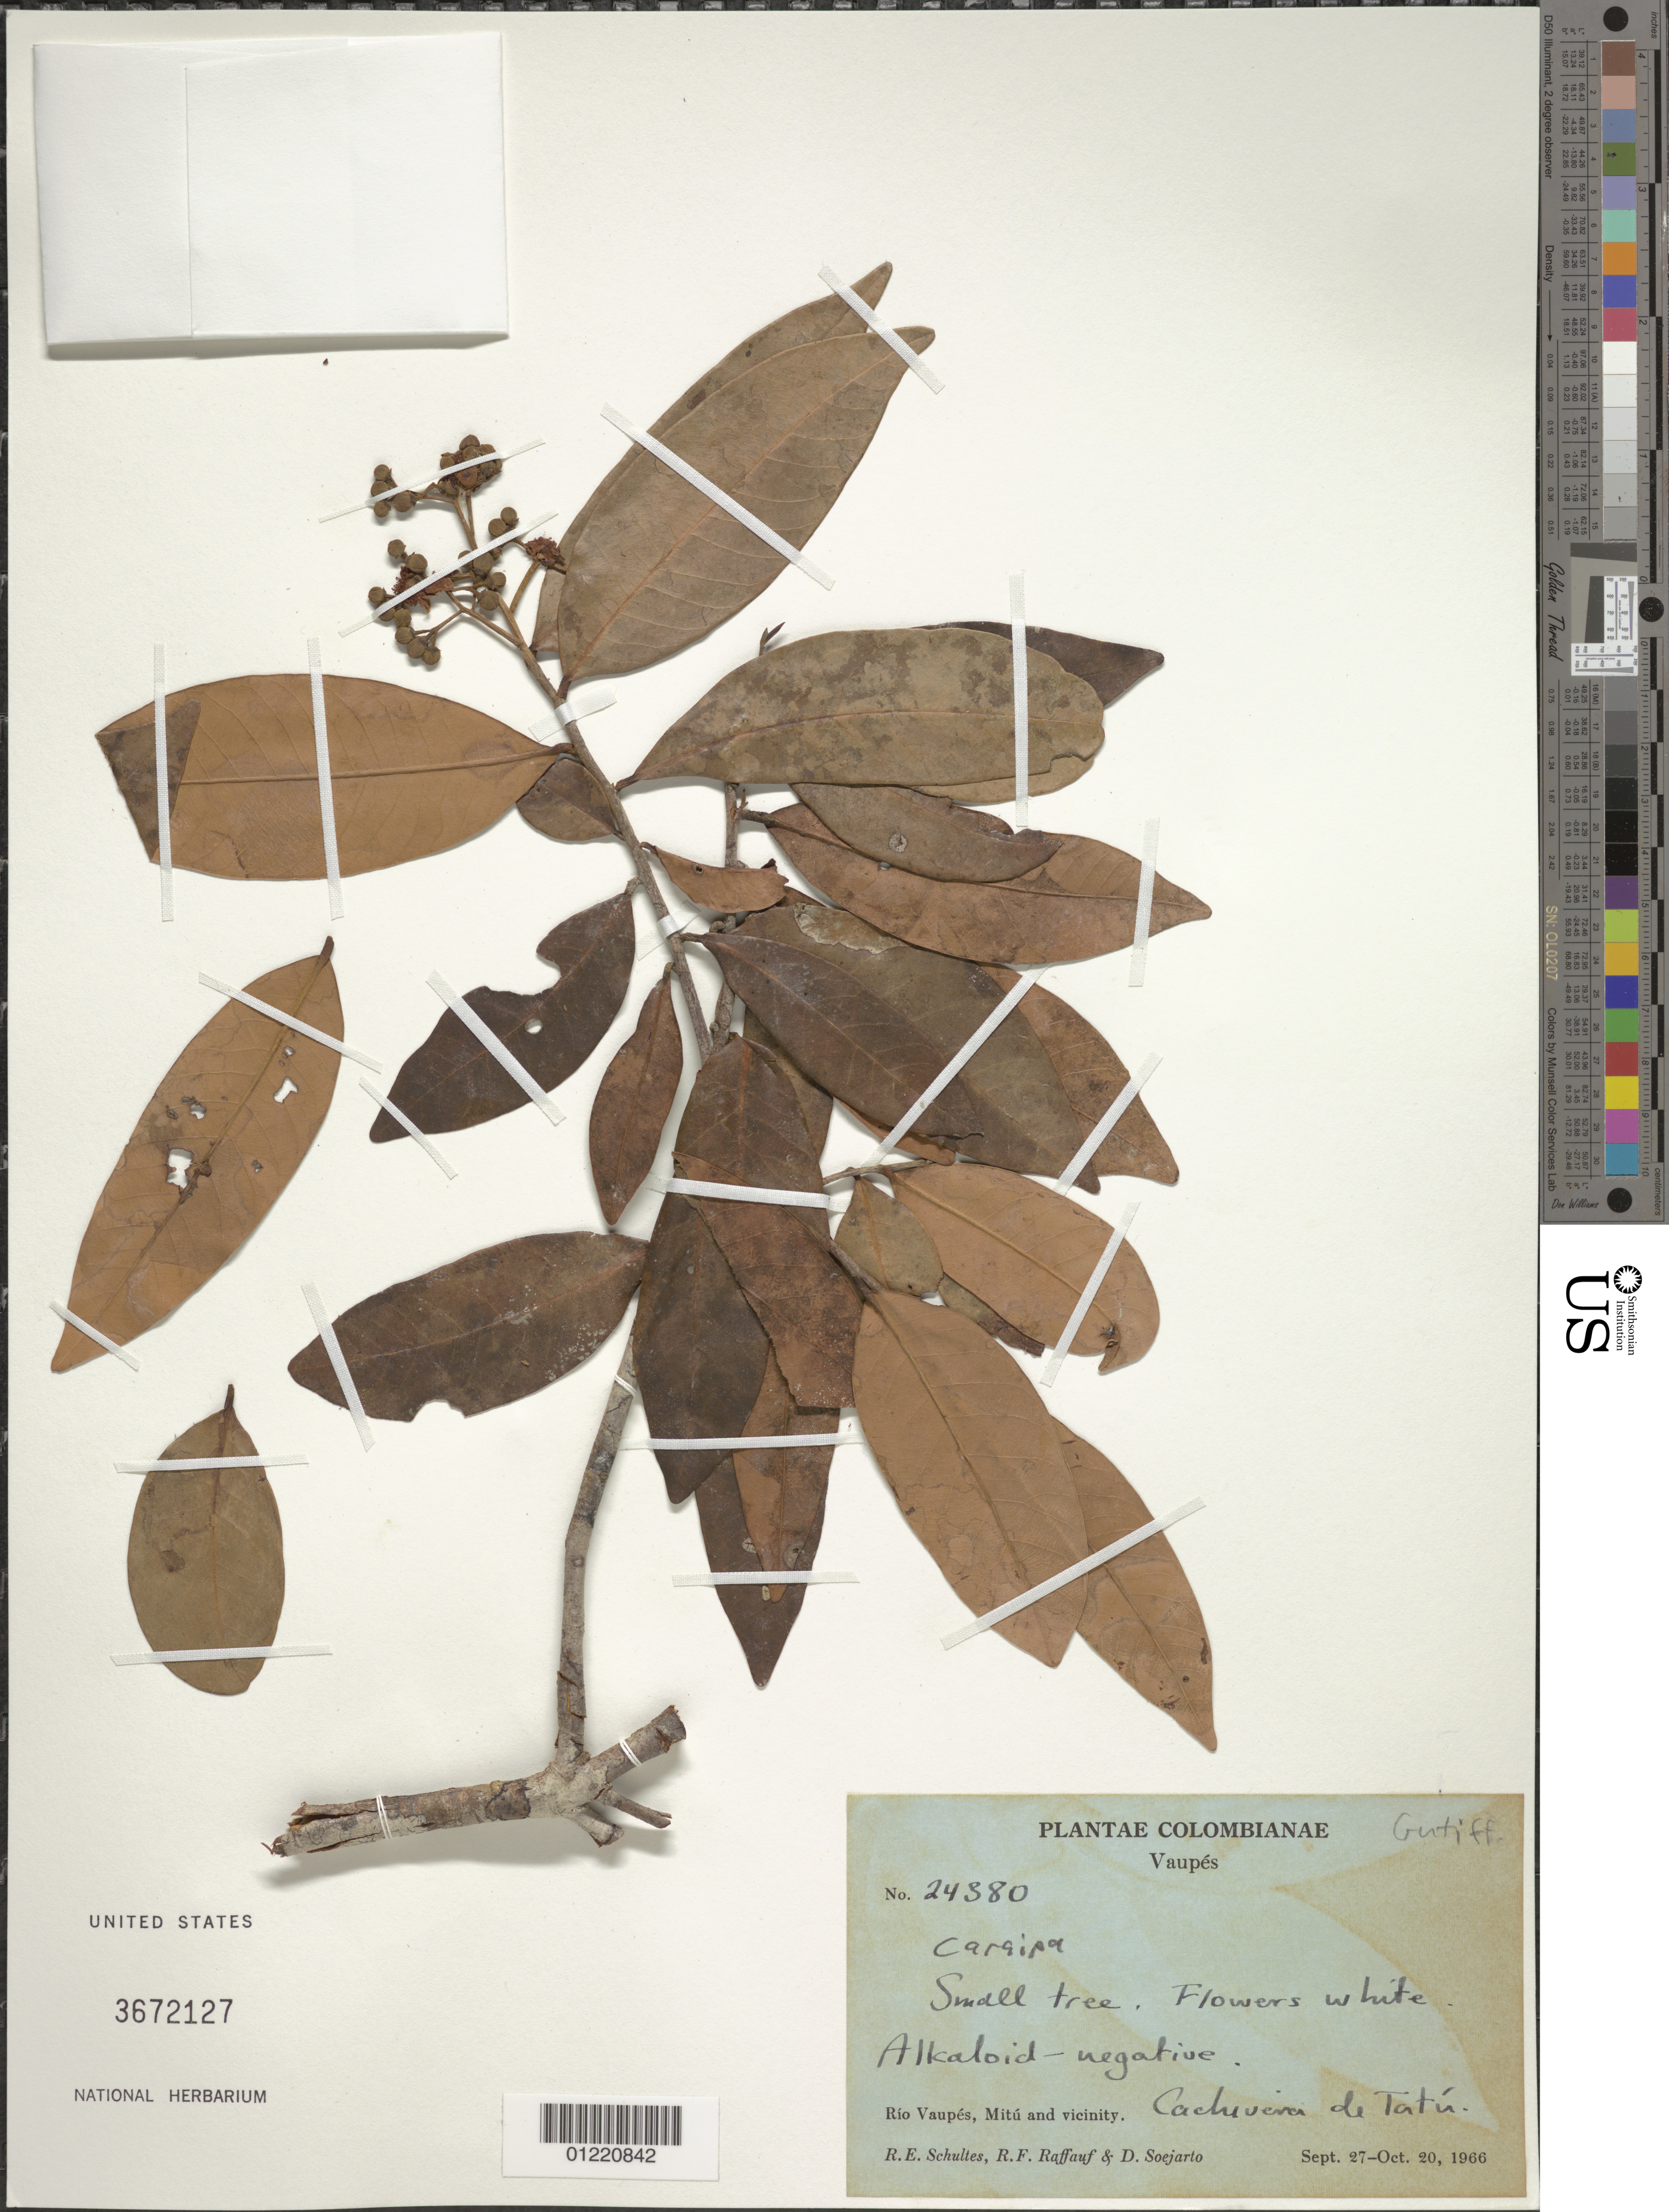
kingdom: Plantae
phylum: Tracheophyta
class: Magnoliopsida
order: Malpighiales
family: Clusiaceae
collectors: R. E. Schultes, R. Raffauf & D. Soejarto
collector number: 24380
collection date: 1966-09-27/1966-10-20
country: Colombia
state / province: Vaupés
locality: Rio Vaupés, Mitú and vicinity. Cachivera de Tatú.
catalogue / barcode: US 3672127